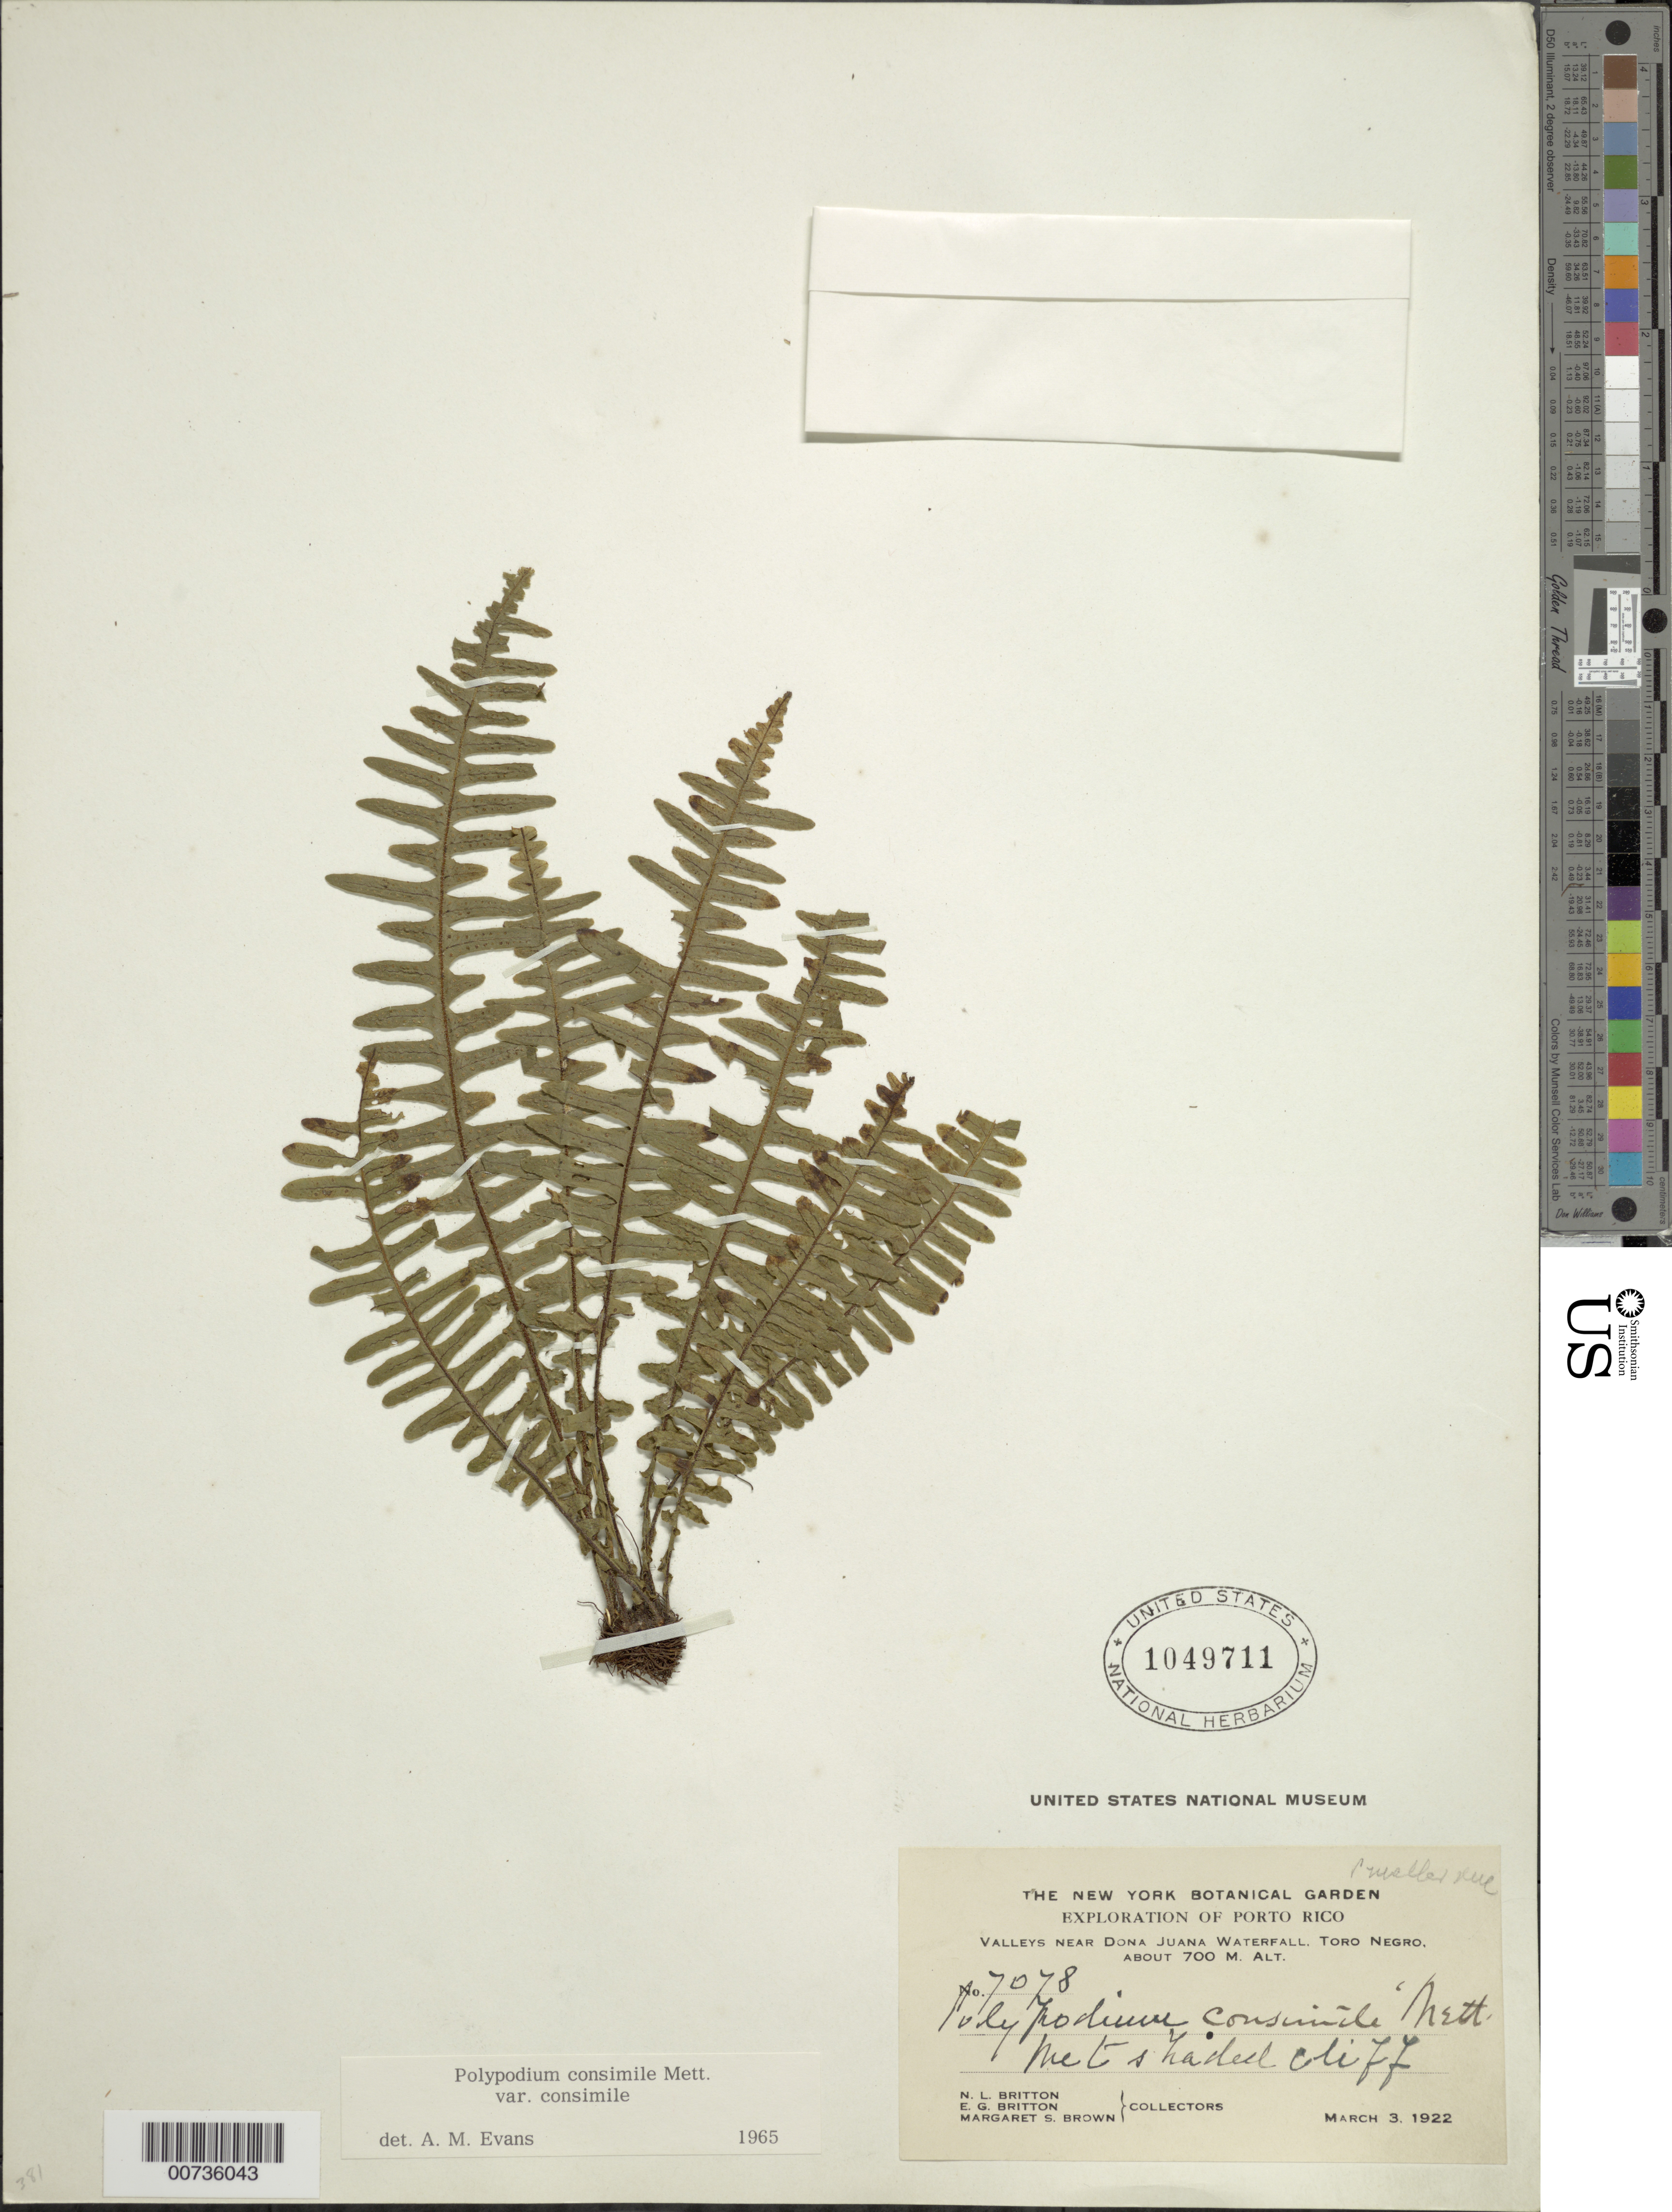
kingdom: Plantae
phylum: Tracheophyta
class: Polypodiopsida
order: Polypodiales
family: Polypodiaceae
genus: Pecluma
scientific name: Pecluma consimilis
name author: (Mett.) M.G. Price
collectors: N. Britton, E. G. Britton & M. S. Brown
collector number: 7078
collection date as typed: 03 Mar 1922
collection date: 1922-03-03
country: Puerto Rico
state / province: Villalba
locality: Dona Juana Waterfall, Toro Negro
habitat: Wet shaded cliff; Valleys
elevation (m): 700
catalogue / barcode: US 1049711